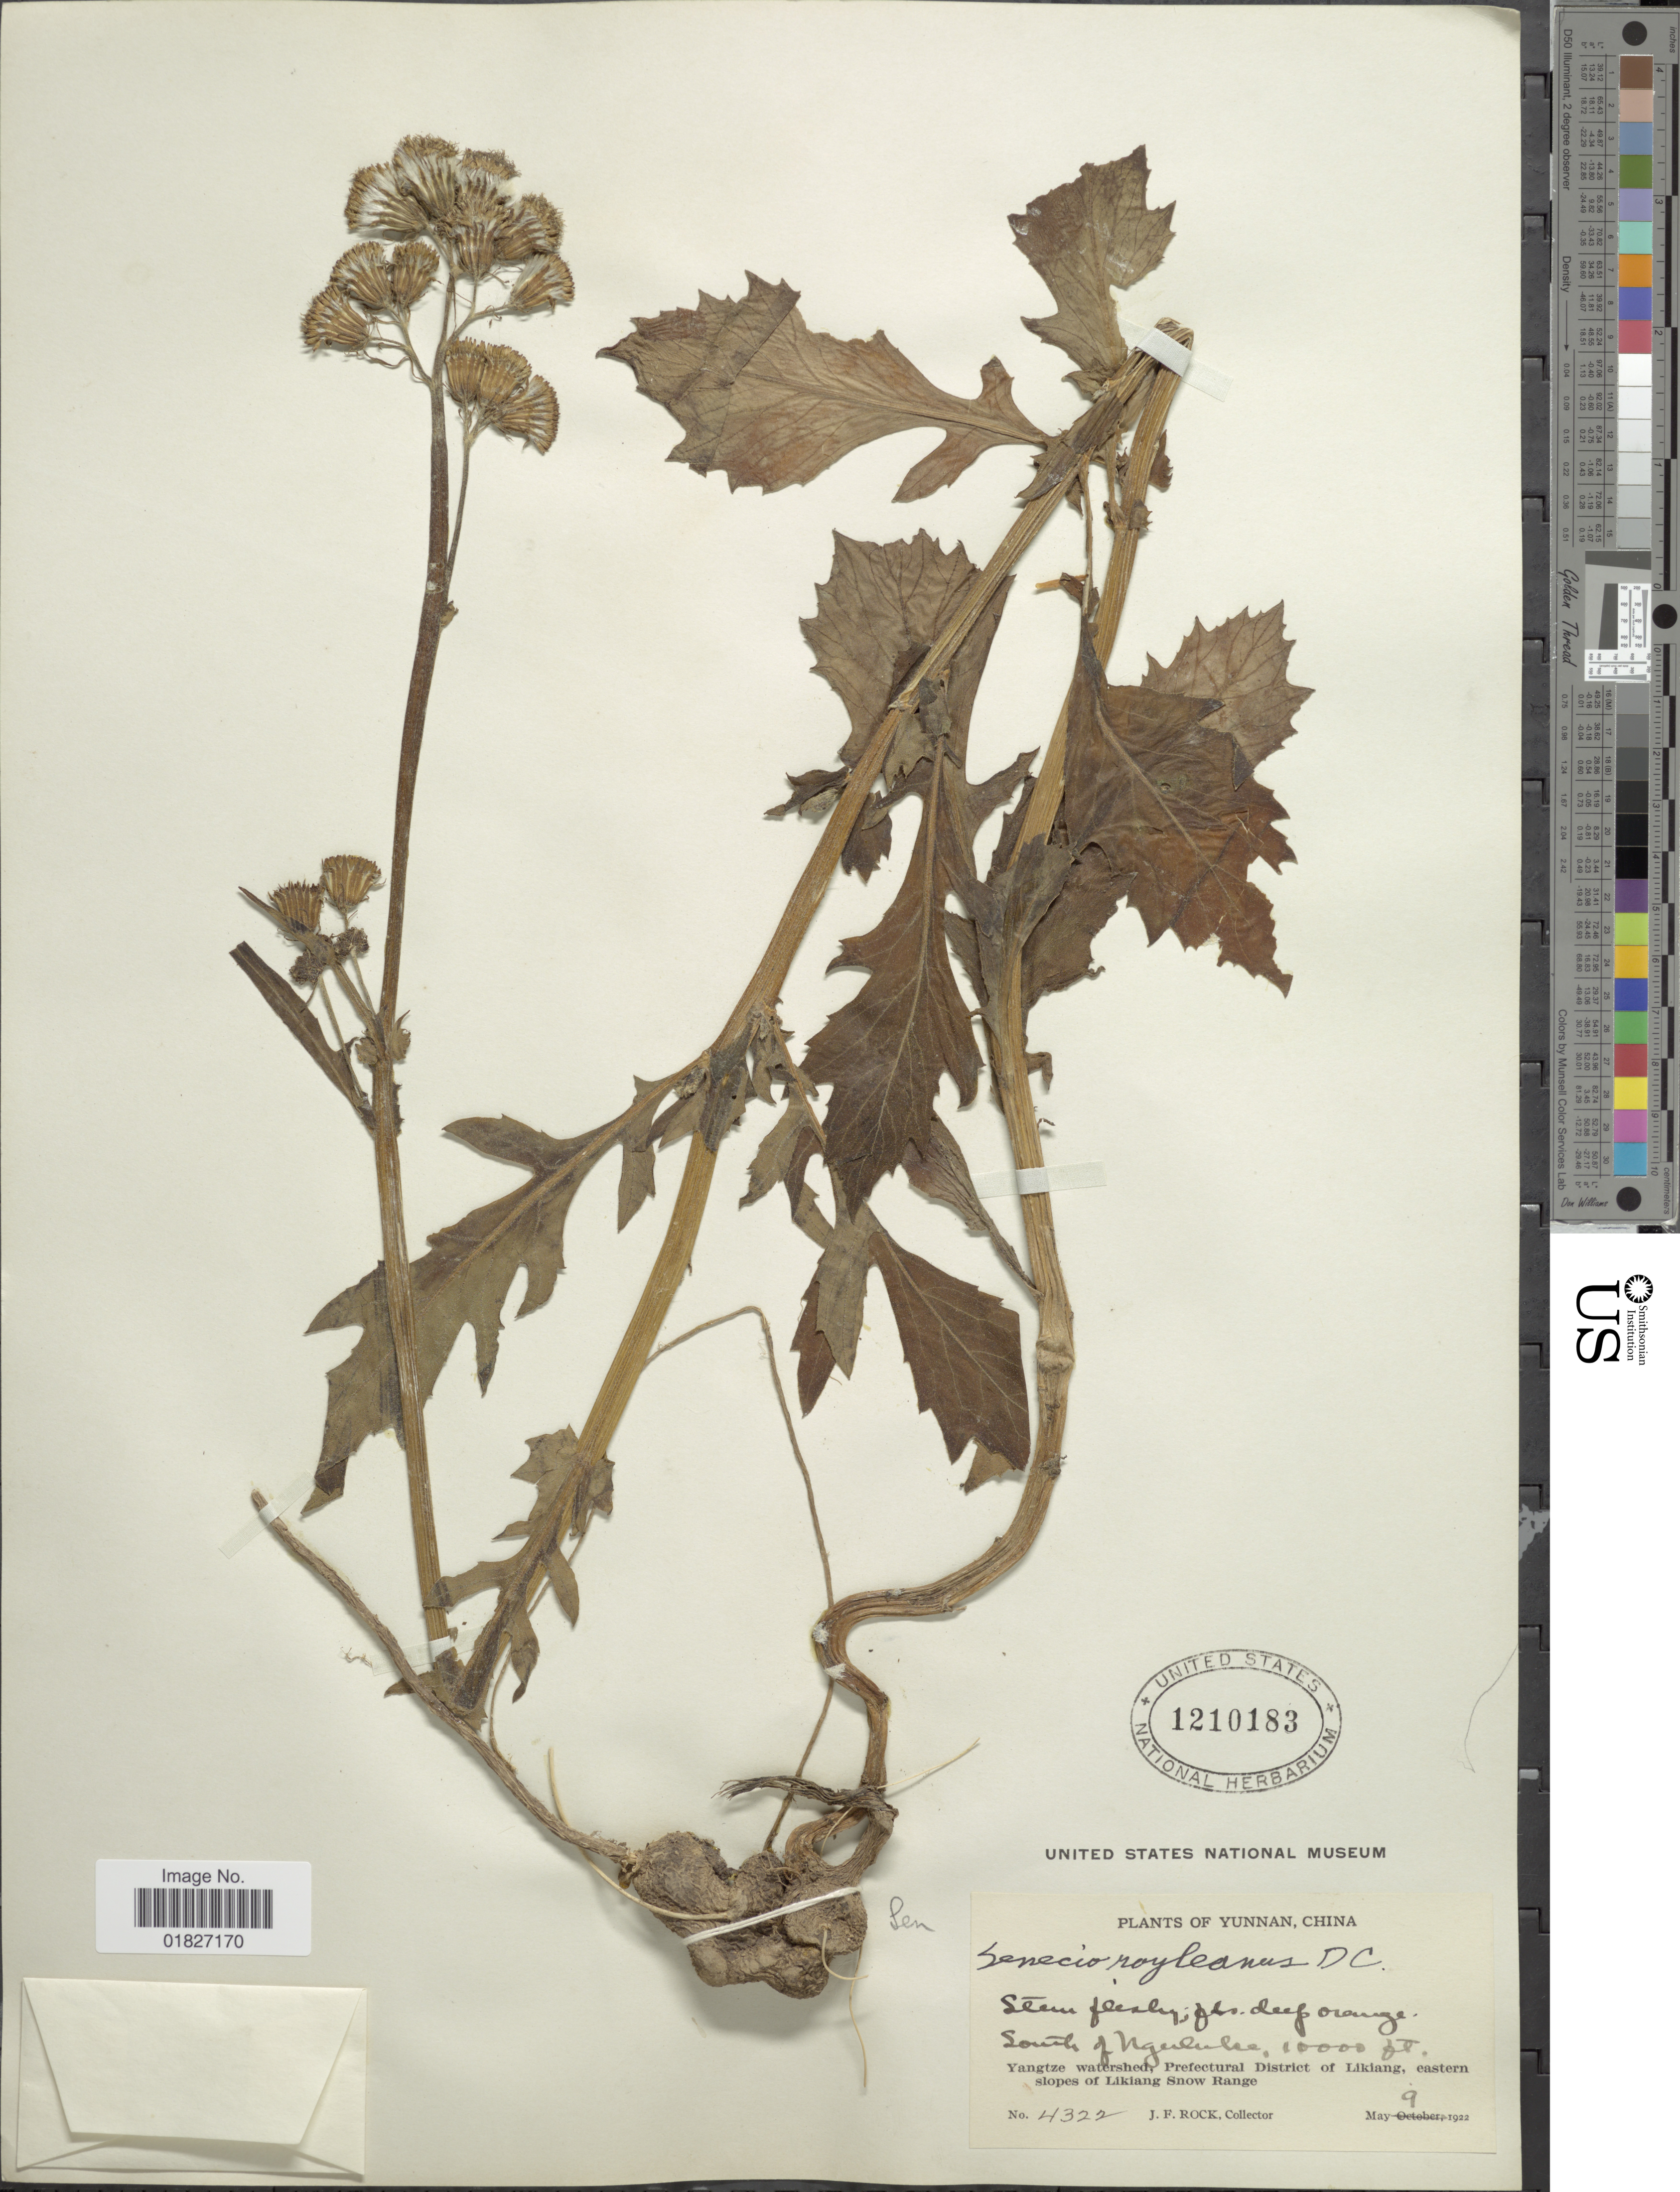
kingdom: Plantae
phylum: Tracheophyta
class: Magnoliopsida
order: Asterales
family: Asteraceae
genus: Gynura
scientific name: Gynura japonica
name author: (L. f.) Juel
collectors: J. Rock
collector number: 4322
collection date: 1922-05-09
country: China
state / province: Yunnan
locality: South of Nguluke, Yangtze watershed, Prefectural District of Likiang, eastern slopes of Likiang Snow Range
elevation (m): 3048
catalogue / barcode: US 1210183